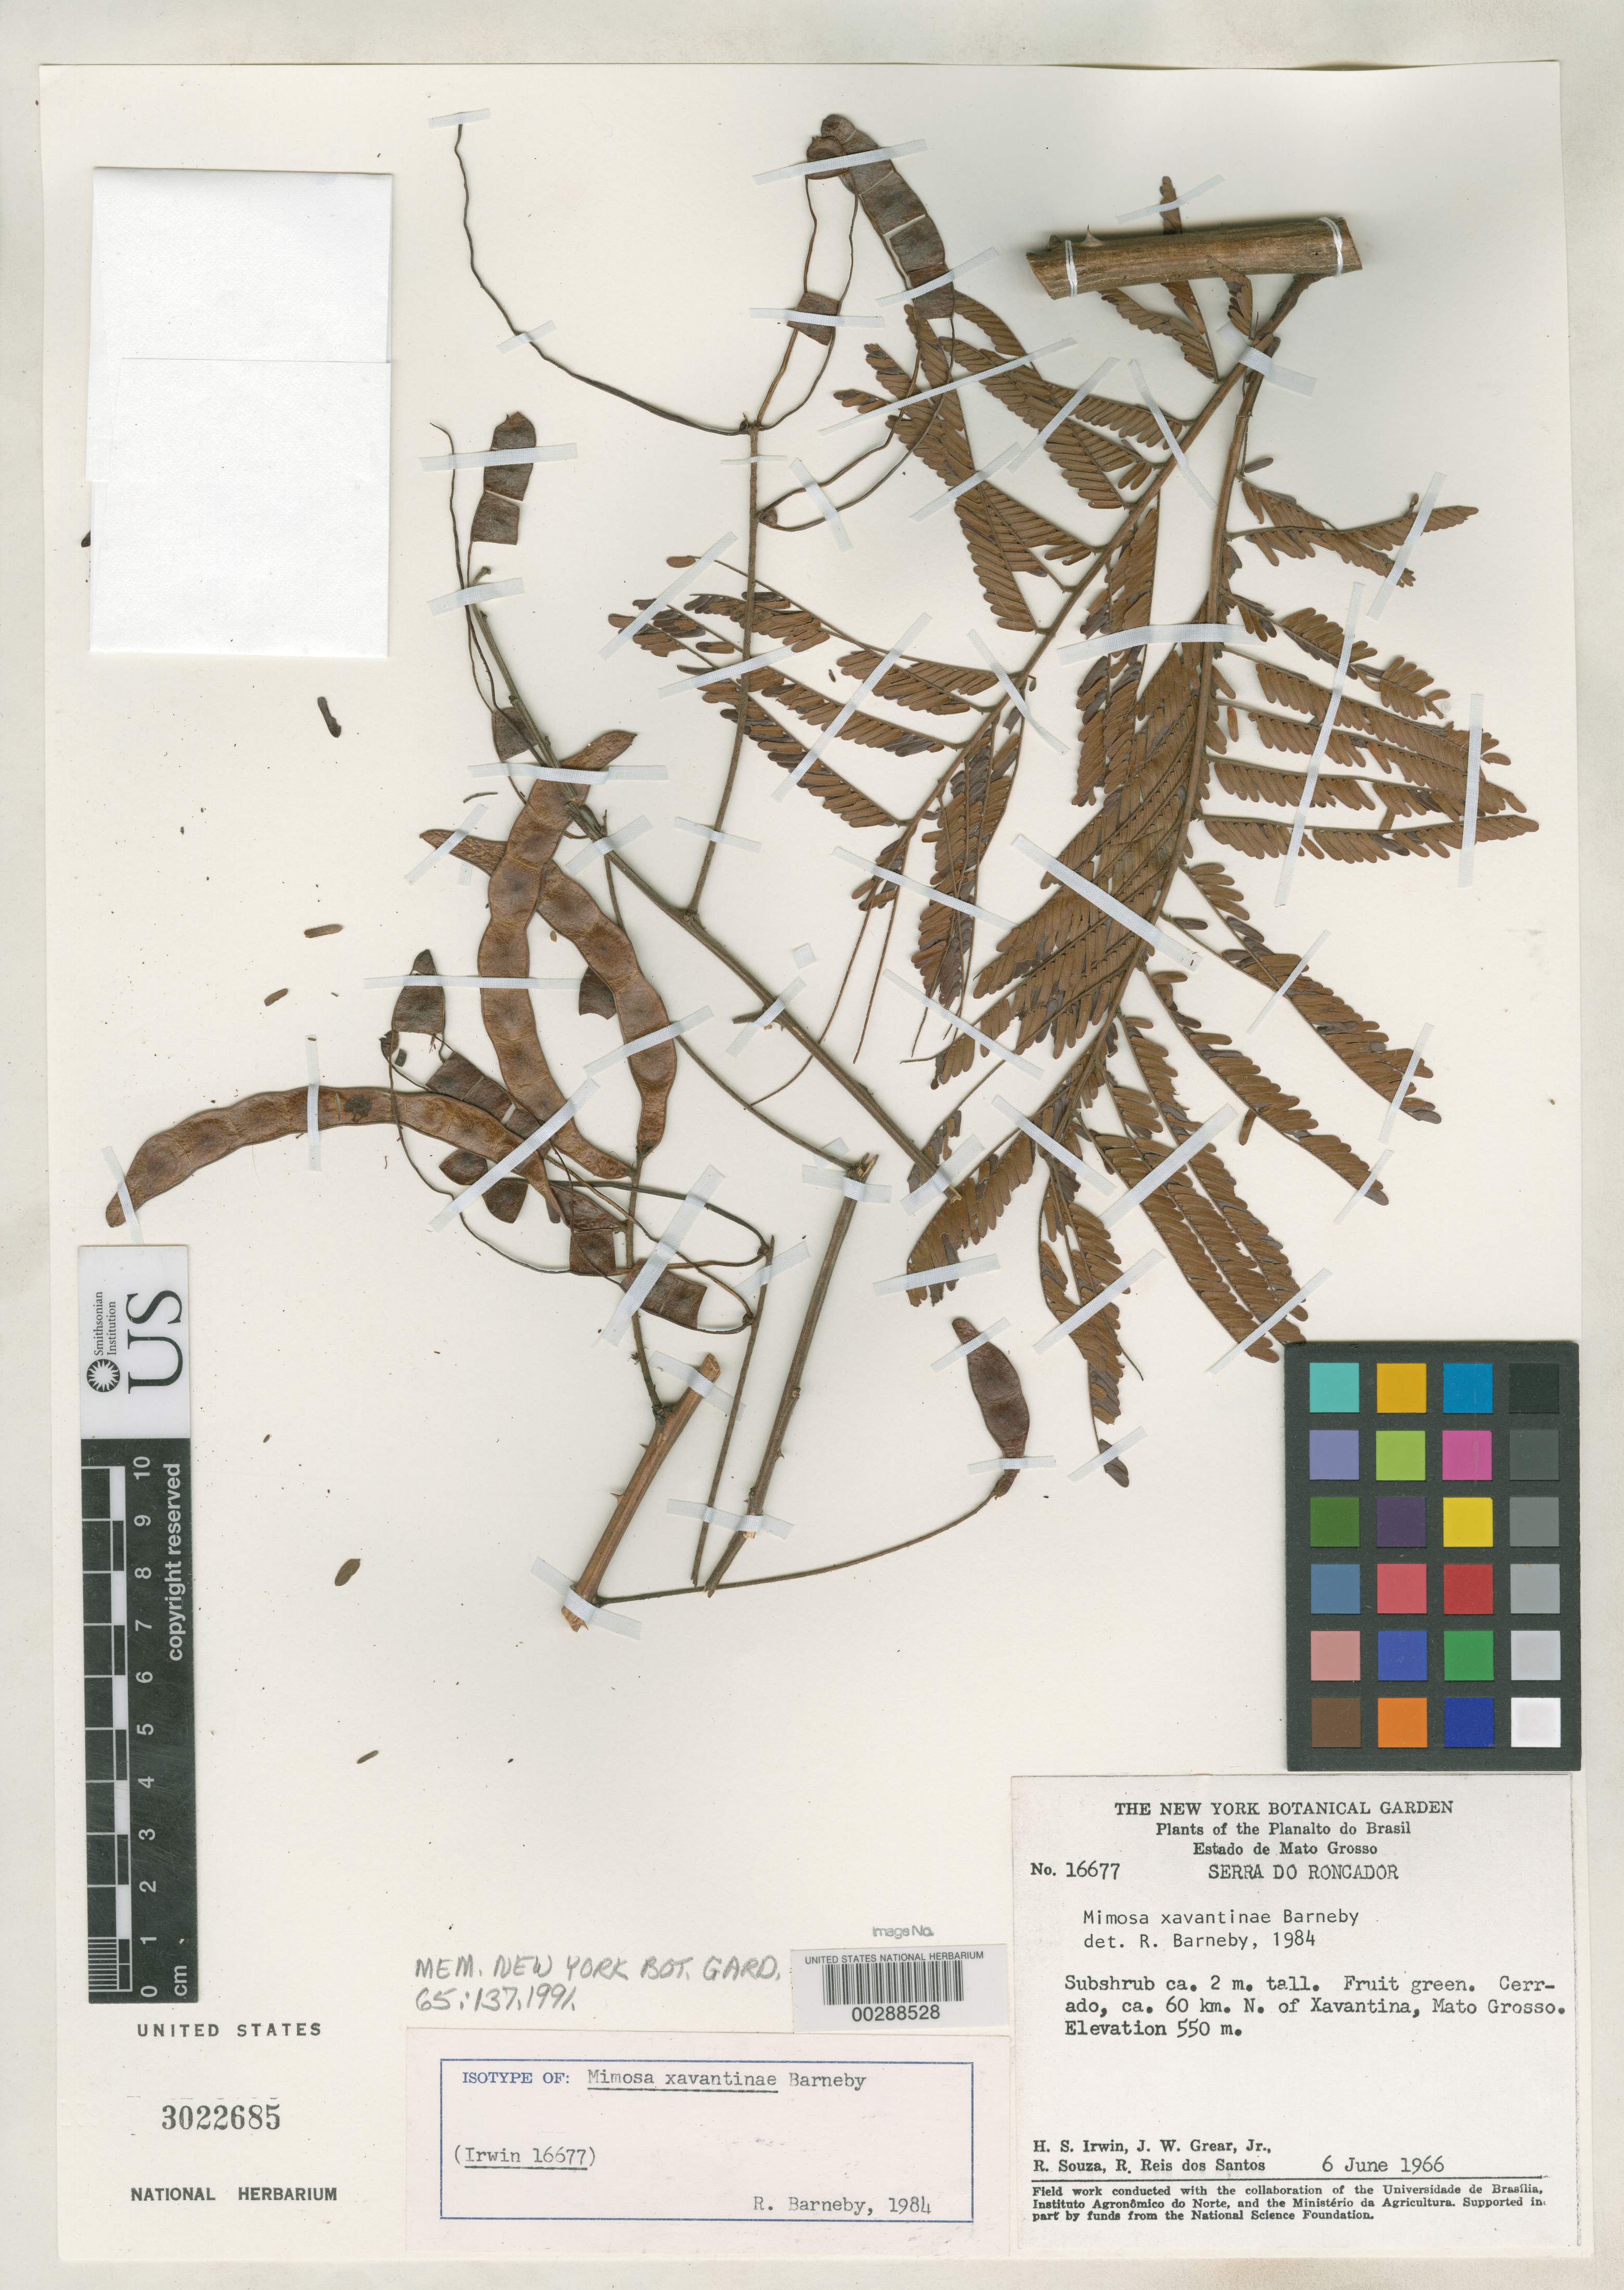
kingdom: Plantae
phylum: Tracheophyta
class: Magnoliopsida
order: Fabales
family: Fabaceae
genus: Mimosa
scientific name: Mimosa xavantinae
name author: Barneby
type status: Isotype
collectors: H. Irwin, J. W. Grear, R. Souza & R. G. P. Santos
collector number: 16677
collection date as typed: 06 Jun 1966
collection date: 1966-06-06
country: Brazil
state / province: Mato Grosso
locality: Serra do Roncador, ca. 60 km N of Xavantina.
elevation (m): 550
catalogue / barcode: US 3022685